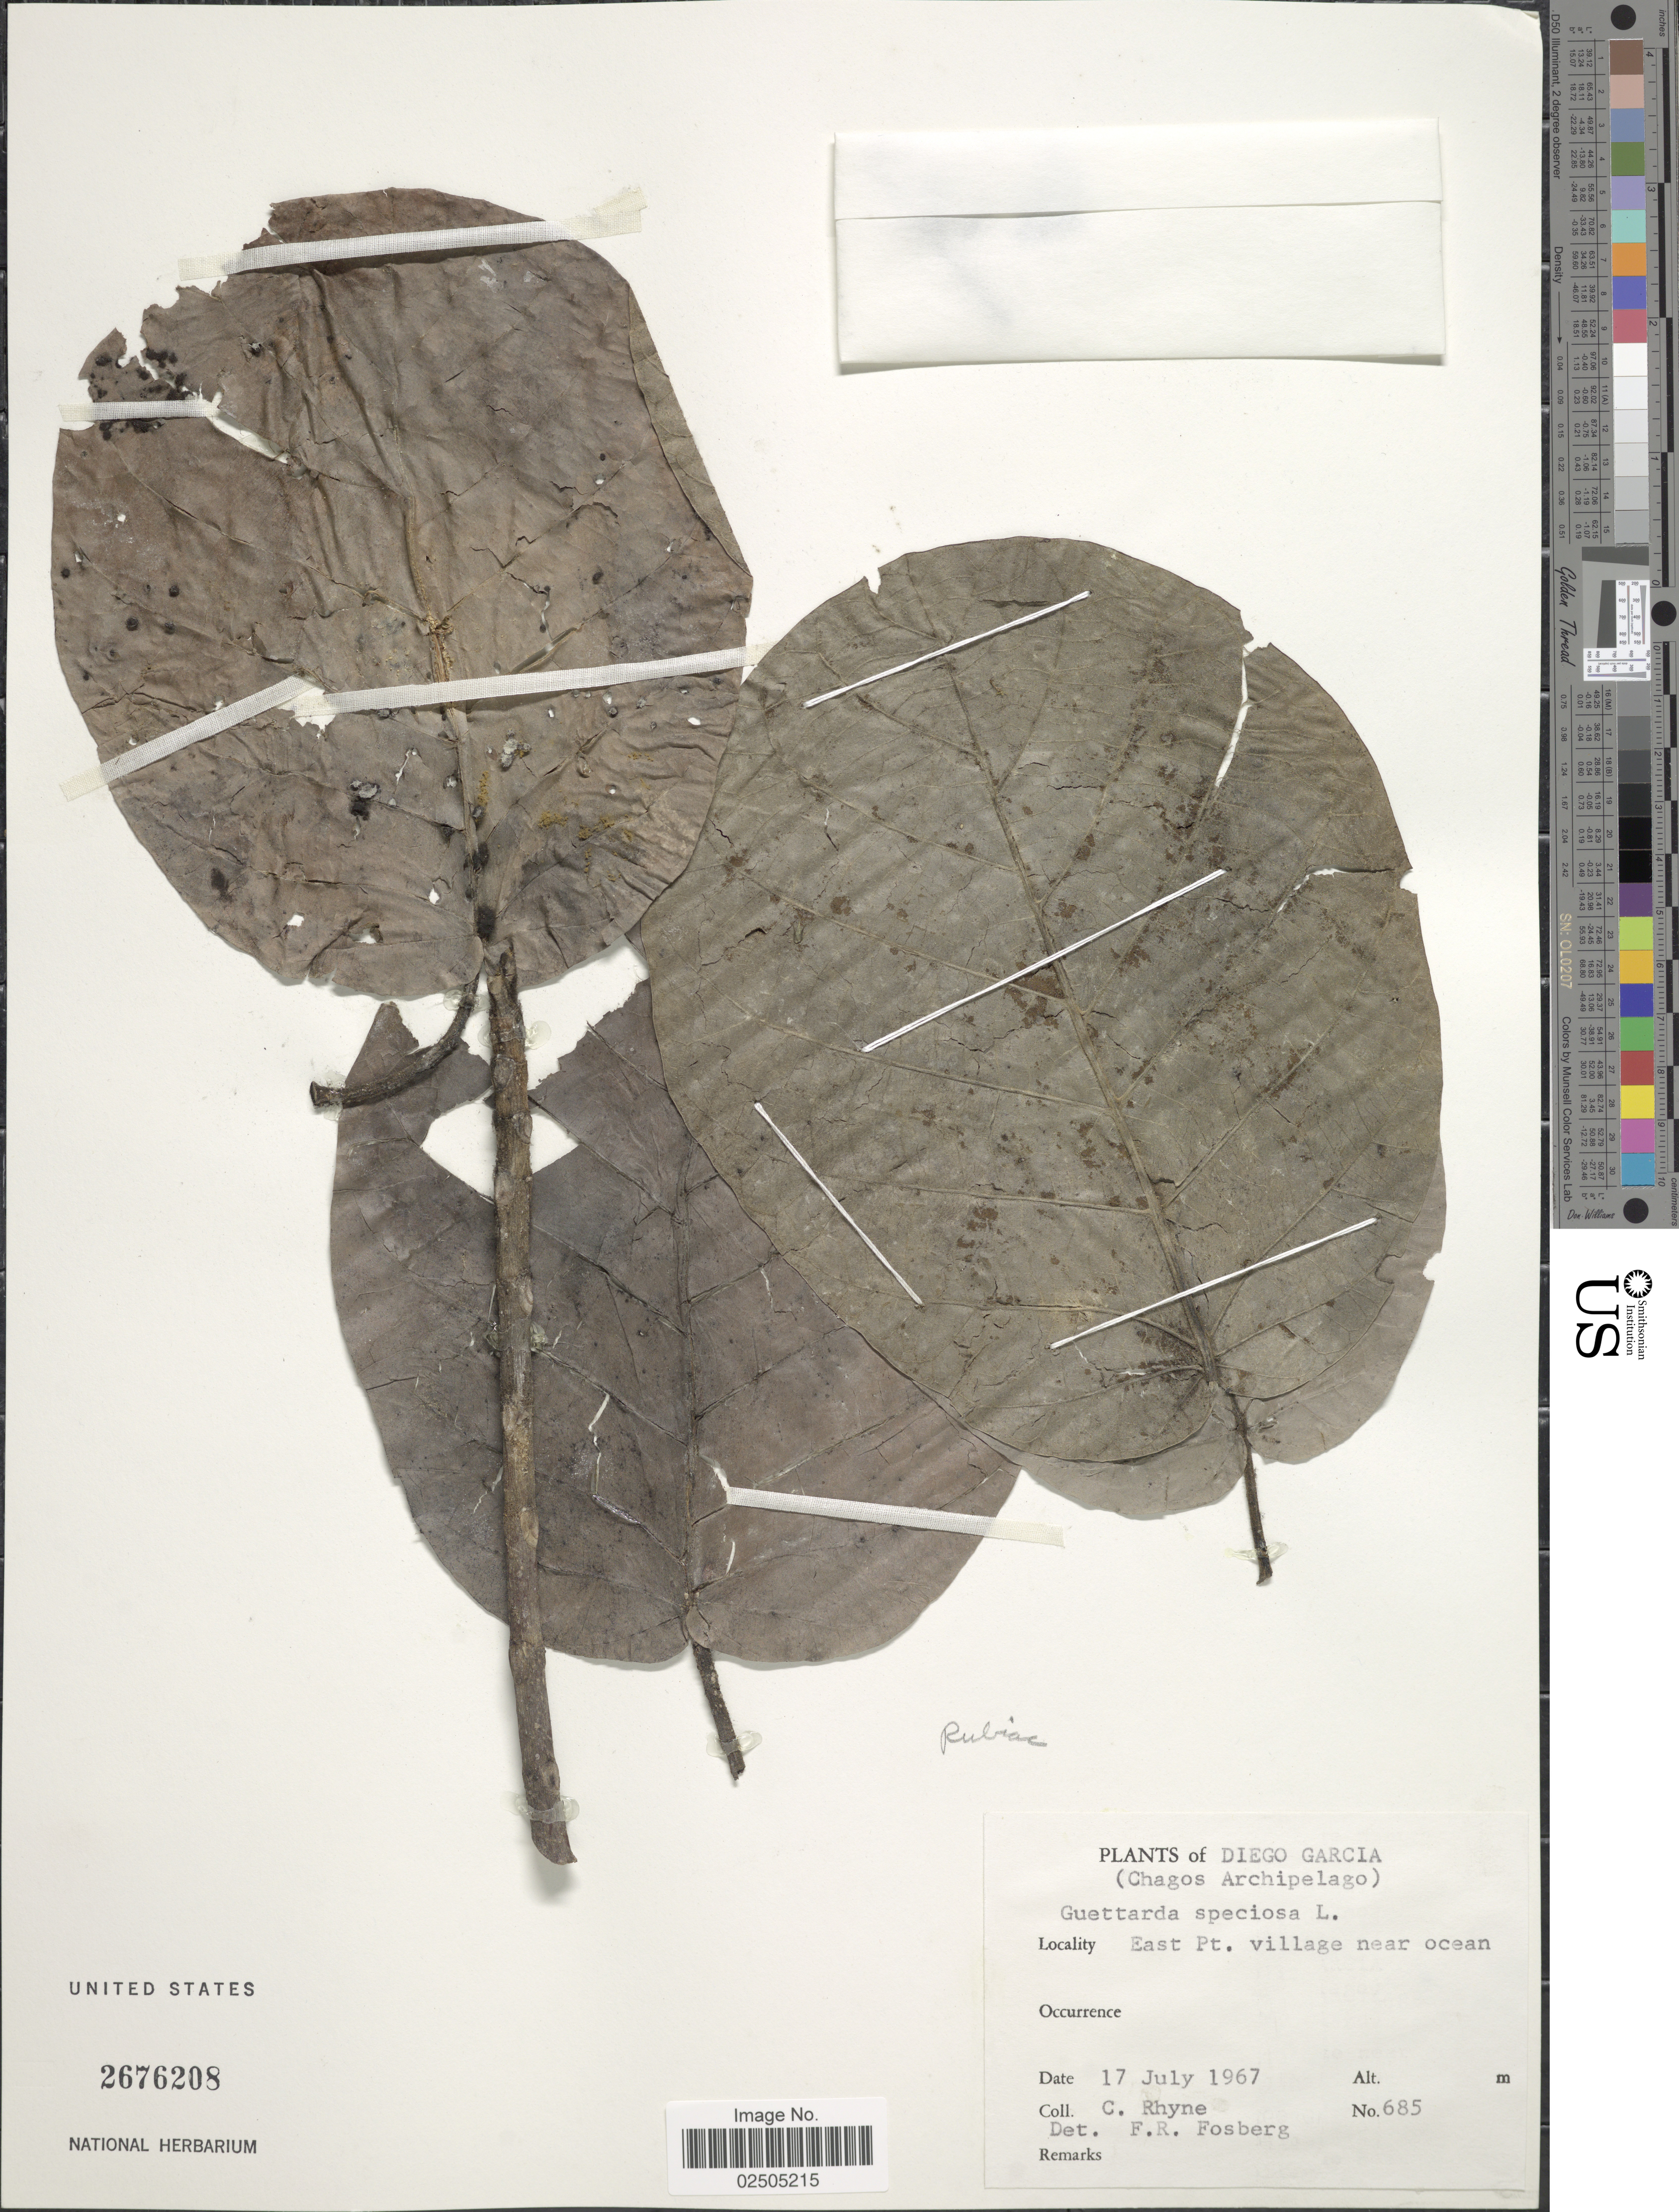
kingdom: Plantae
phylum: Tracheophyta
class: Magnoliopsida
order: Gentianales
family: Rubiaceae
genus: Guettarda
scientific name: Guettarda speciosa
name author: L.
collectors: C. Rhyne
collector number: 685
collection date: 1967-07-17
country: British Indian Ocean Territory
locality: Diego Garcia (Chagos Archipelago), East Pt. village near ocean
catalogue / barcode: US 2676208